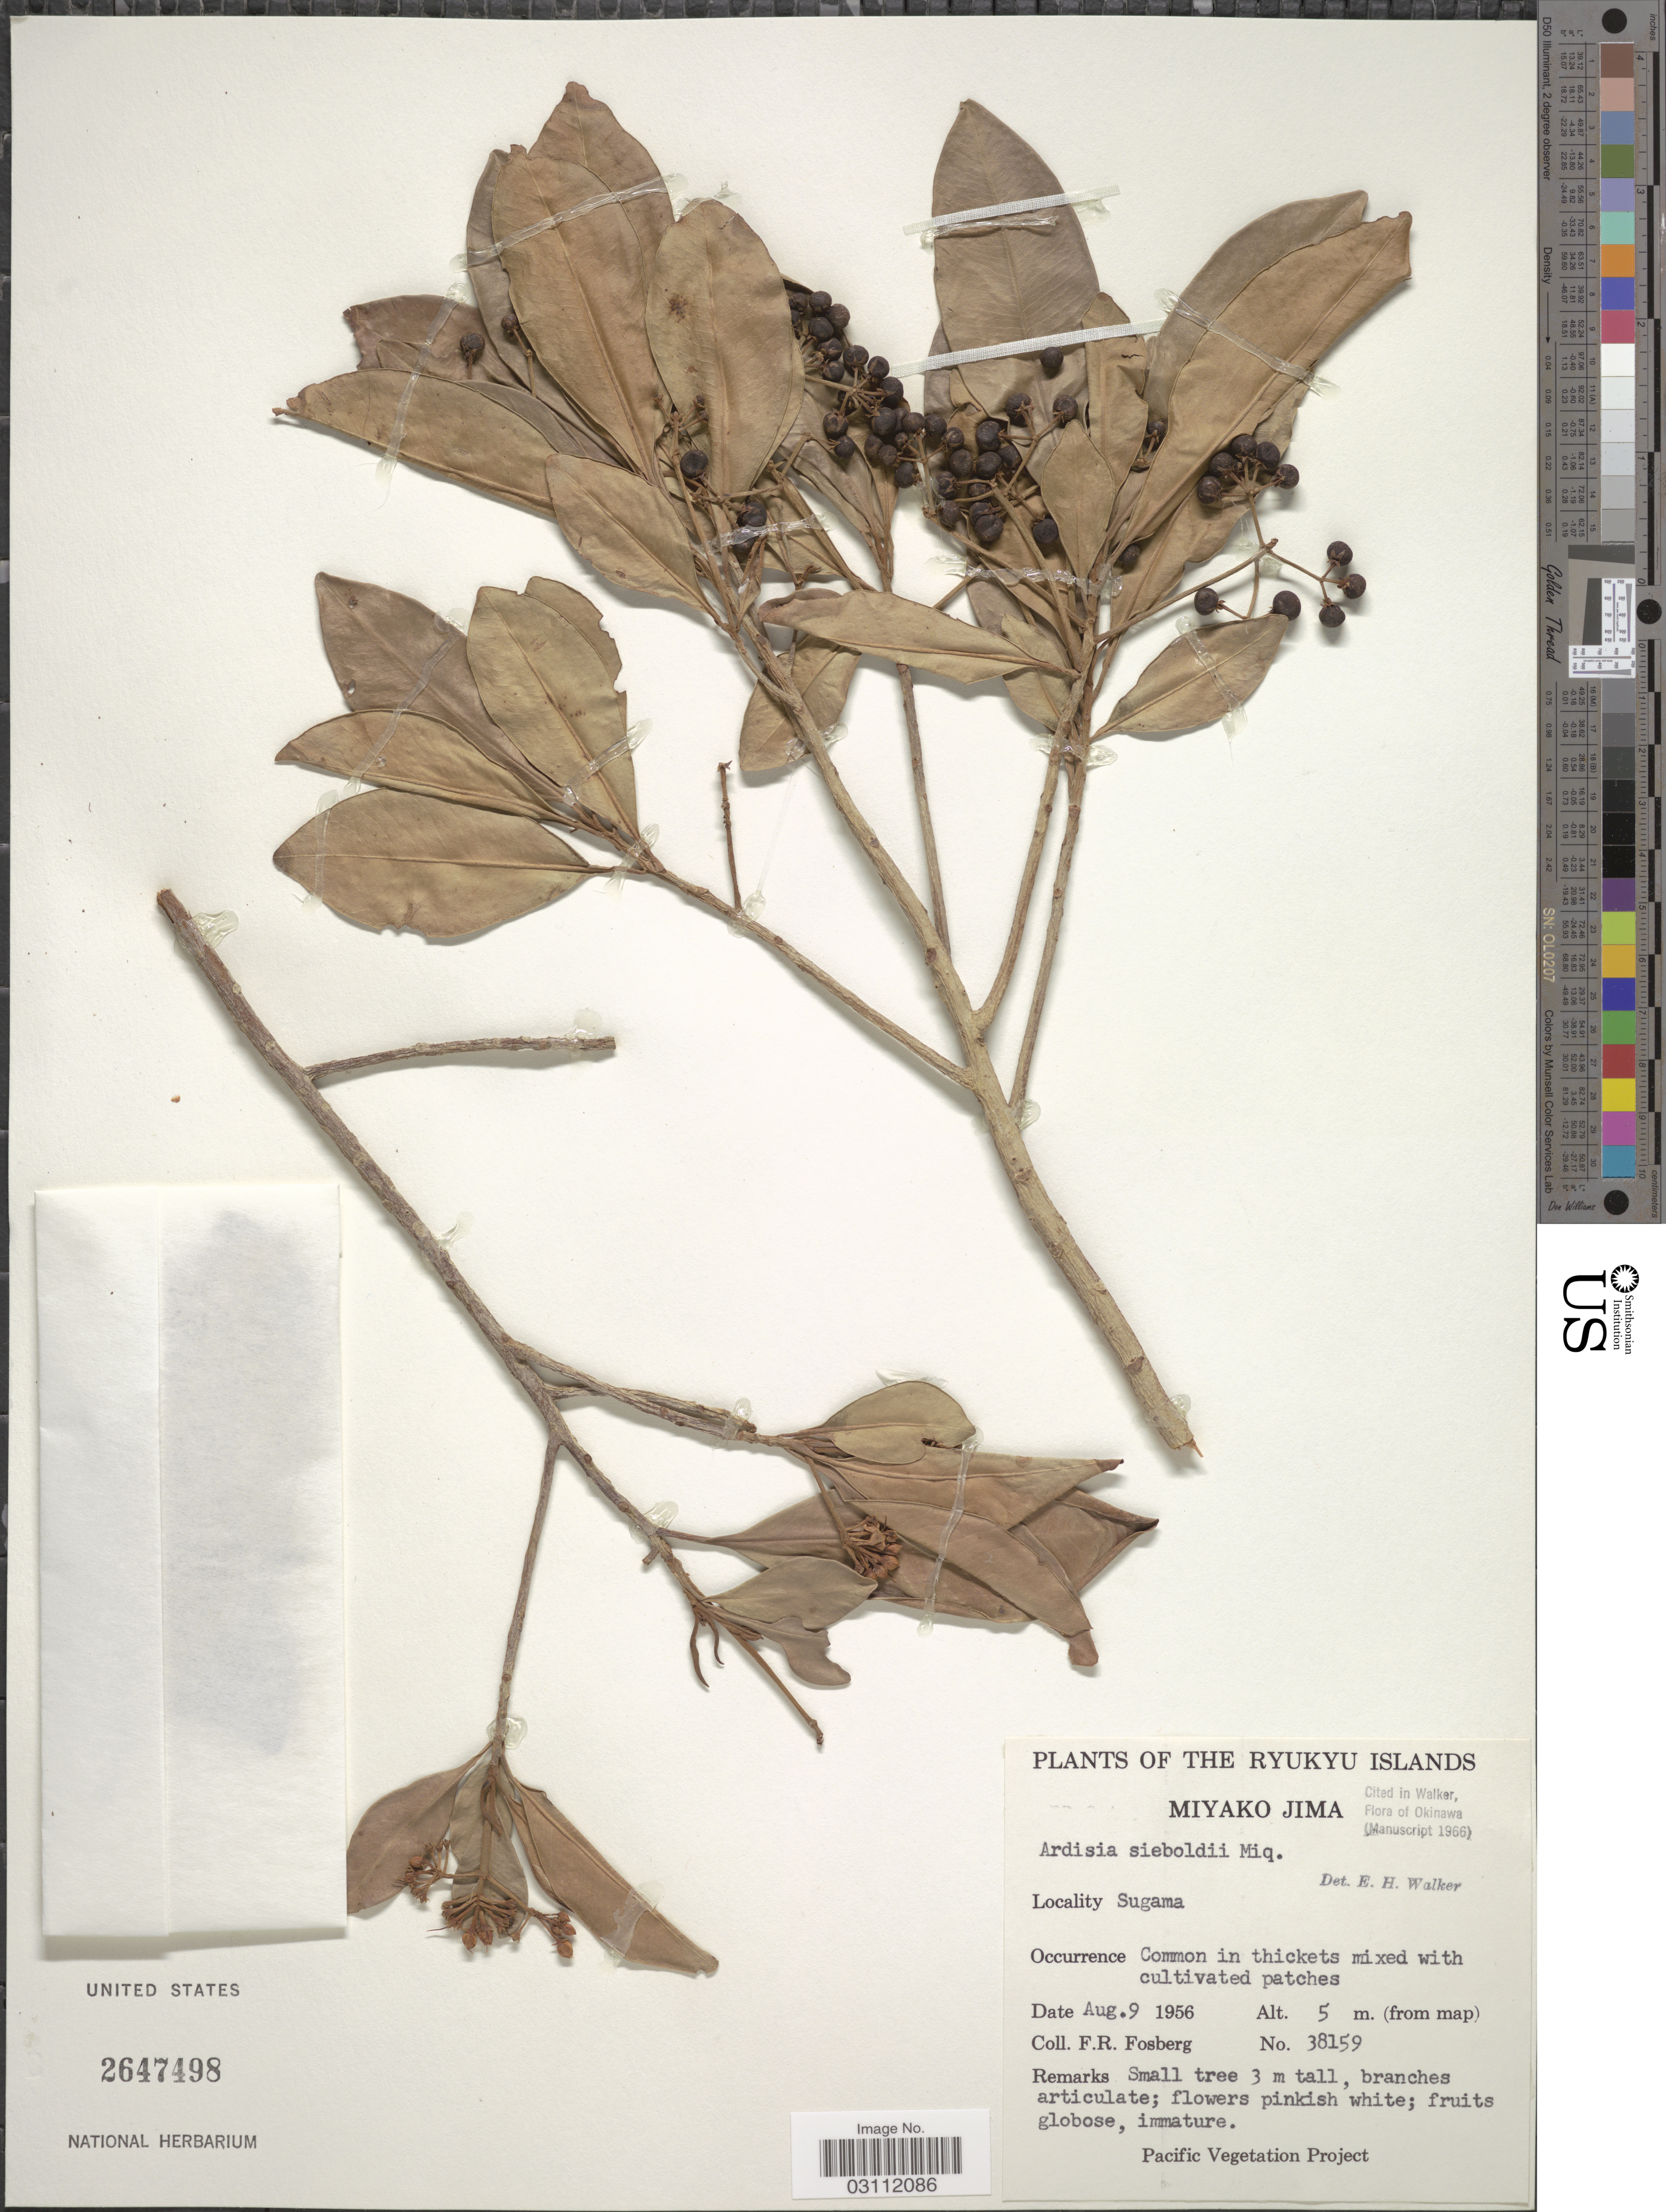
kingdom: Plantae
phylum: Tracheophyta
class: Magnoliopsida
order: Ericales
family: Primulaceae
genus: Ardisia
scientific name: Ardisia sieboldii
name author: Miq.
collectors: F. R. Fosberg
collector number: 38159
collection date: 1956-08-09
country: Japan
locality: The Ryukyu Islands, Miyako Jima, Sugama.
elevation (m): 5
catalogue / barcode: US 2647498